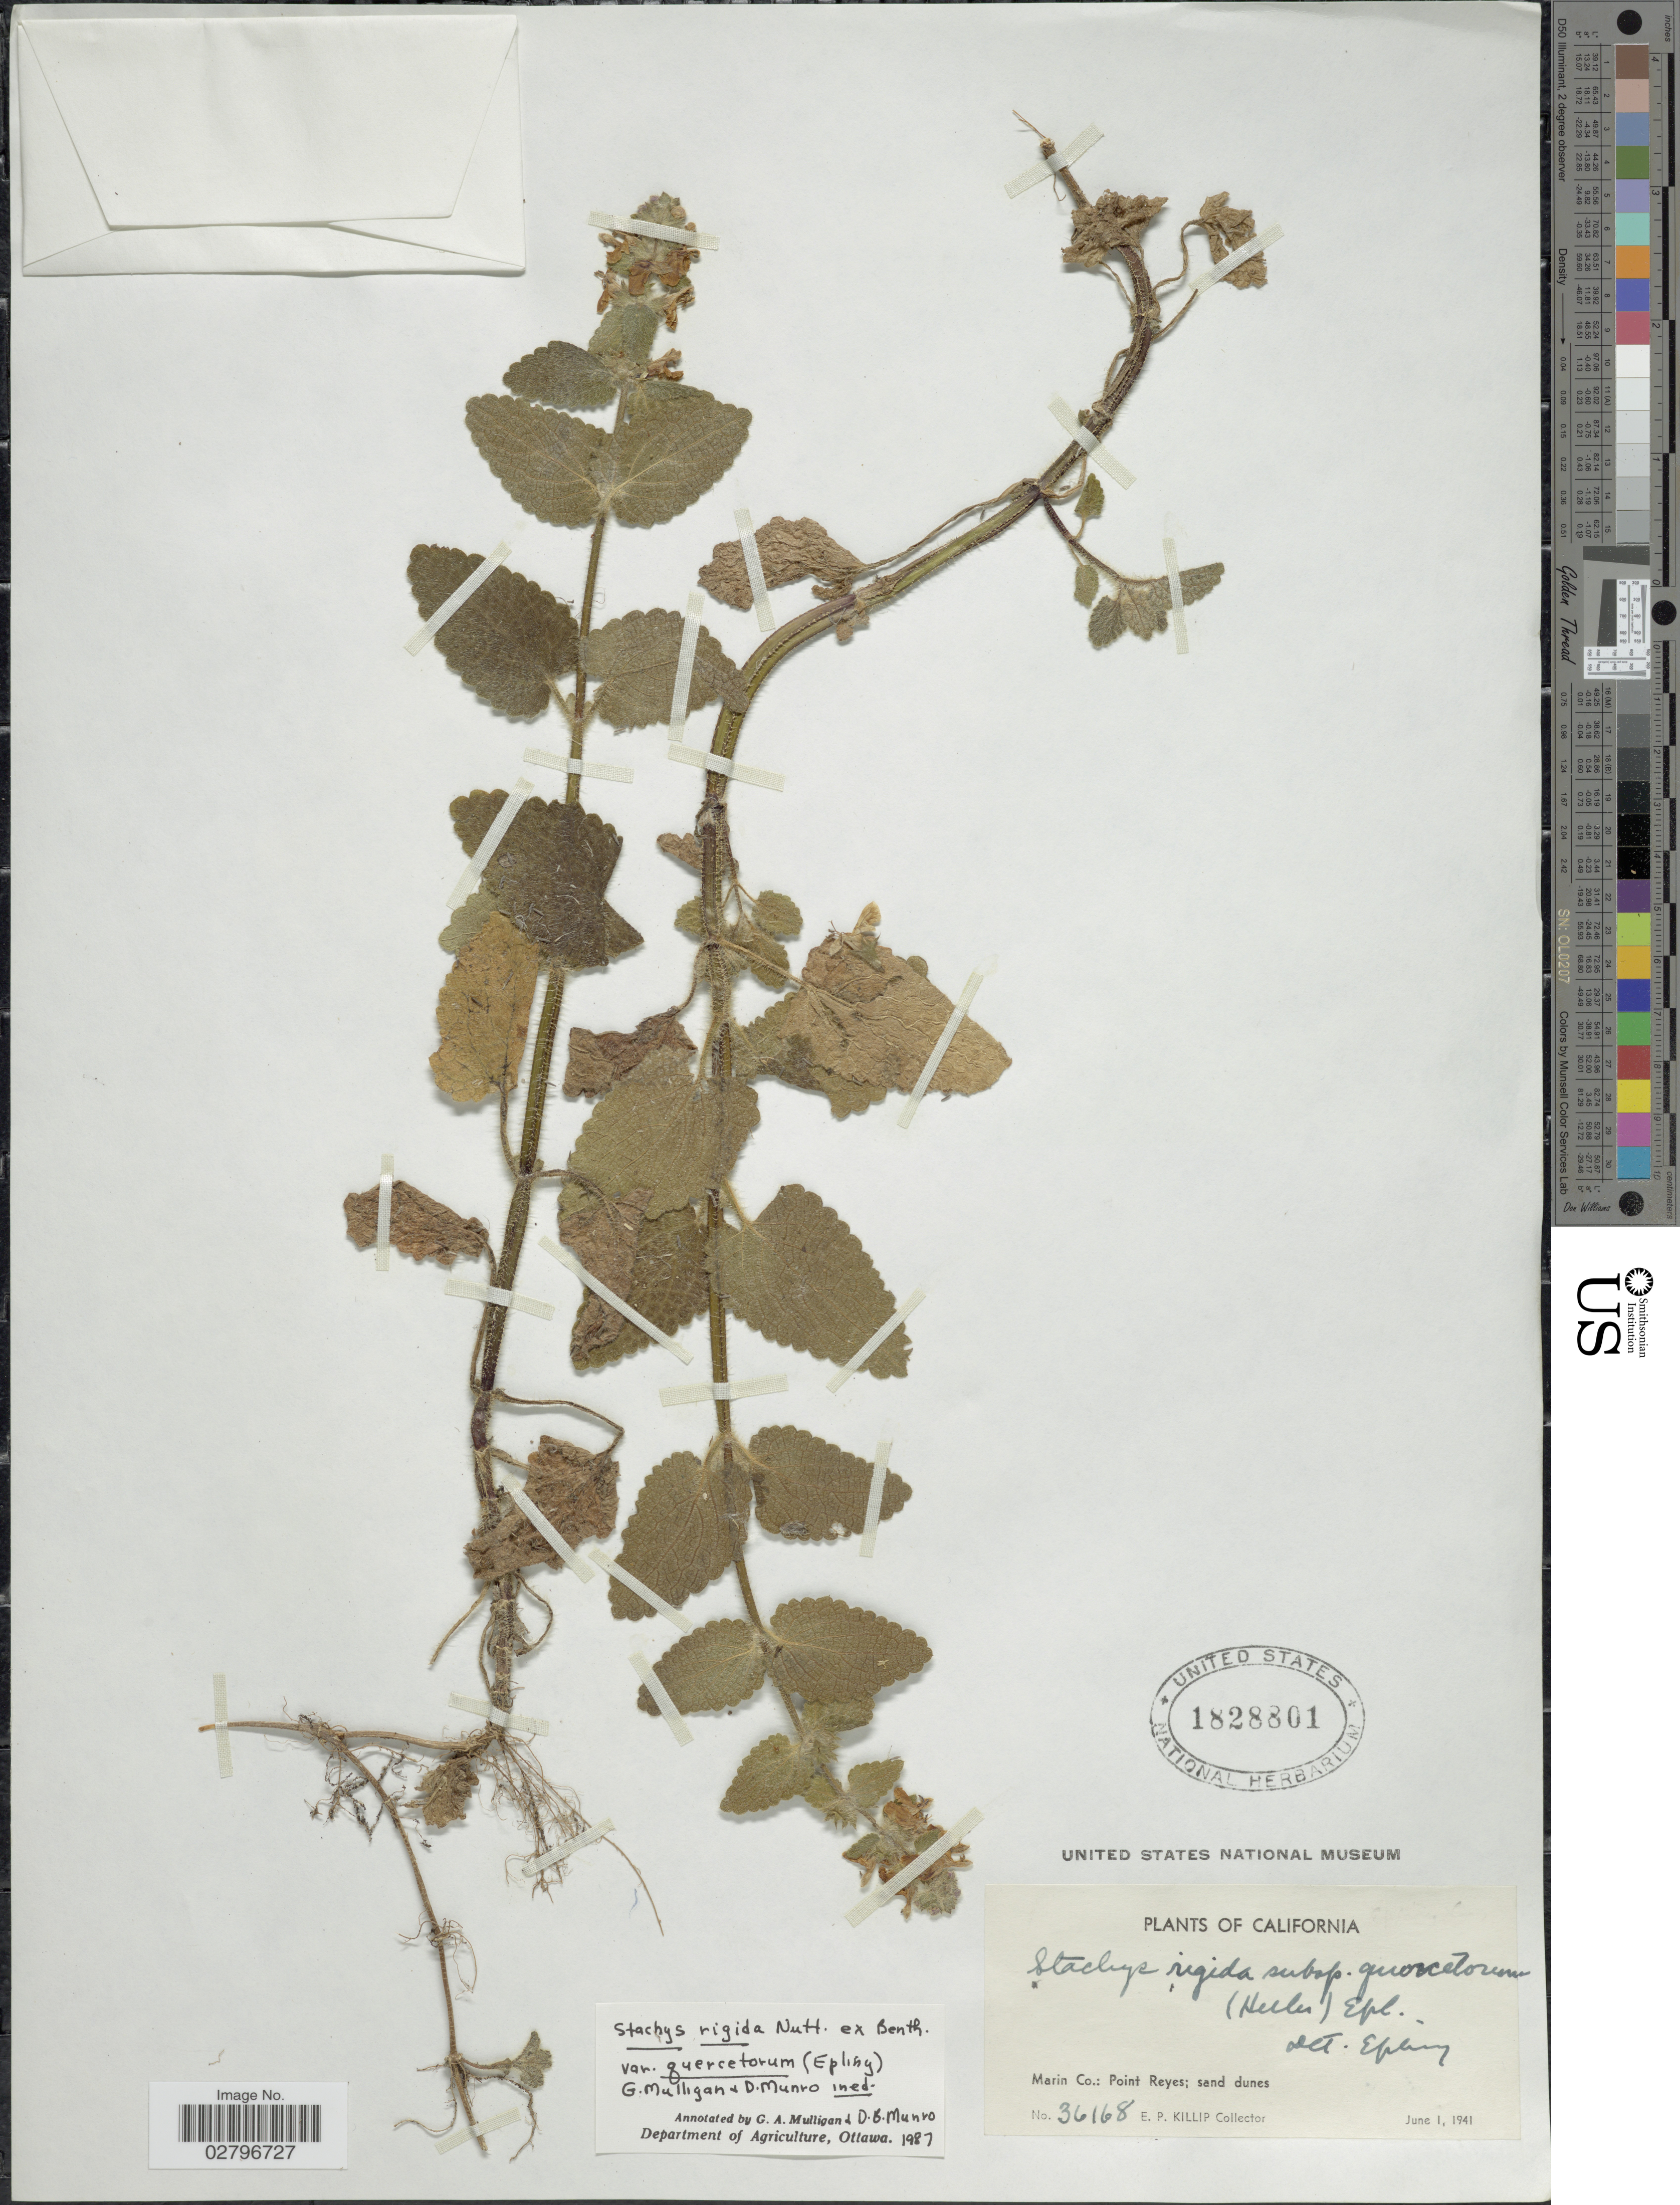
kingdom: Plantae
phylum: Tracheophyta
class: Magnoliopsida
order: Lamiales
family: Lamiaceae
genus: Stachys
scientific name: Stachys rigida subsp. quercetorum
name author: (A. Heller) Epling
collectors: E. P. Killip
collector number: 36168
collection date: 1941-06-01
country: United States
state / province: California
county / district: Marin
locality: Marin Co.: Point Reyes; sand dunes.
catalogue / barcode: US 1828801